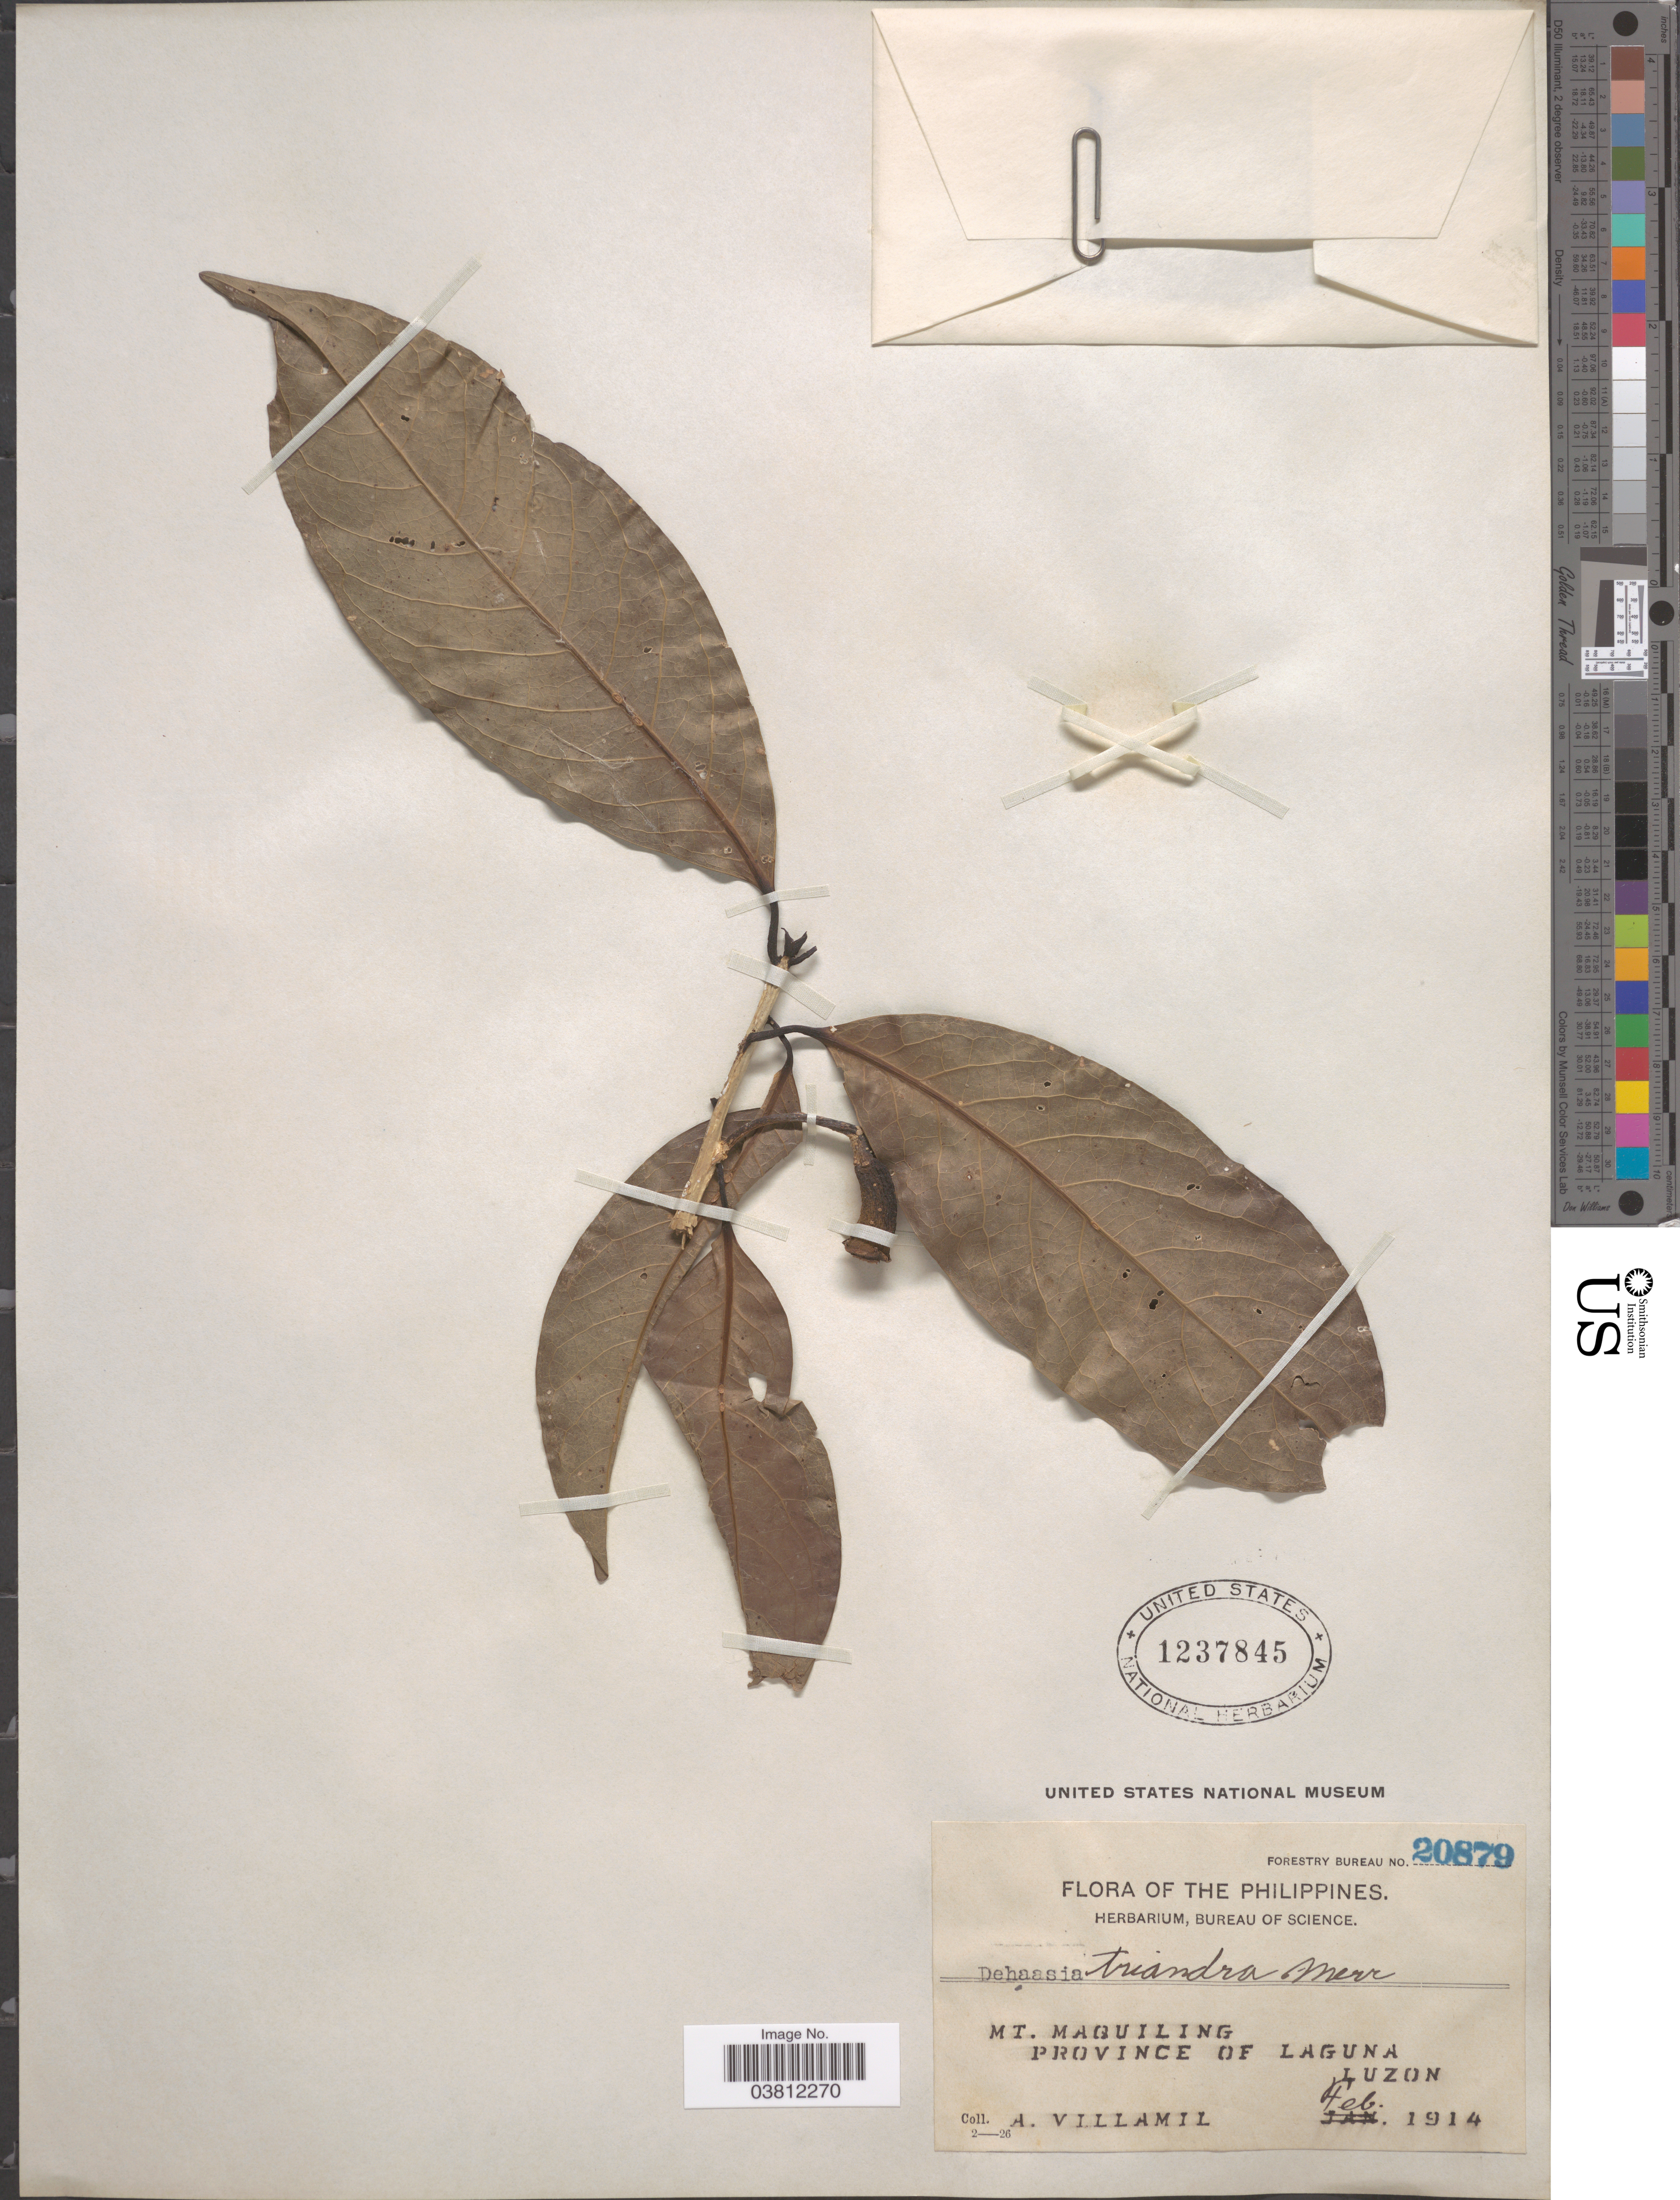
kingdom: Plantae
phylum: Tracheophyta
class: Magnoliopsida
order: Laurales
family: Lauraceae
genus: Dehaasia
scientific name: Dehaasia triandra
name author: Merr.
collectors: A. Villamil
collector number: Forestry Bureau 20879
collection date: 1914-02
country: Philippines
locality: Mt. Maquiling. Province of Laguna. Luzon.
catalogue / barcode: US 1237845